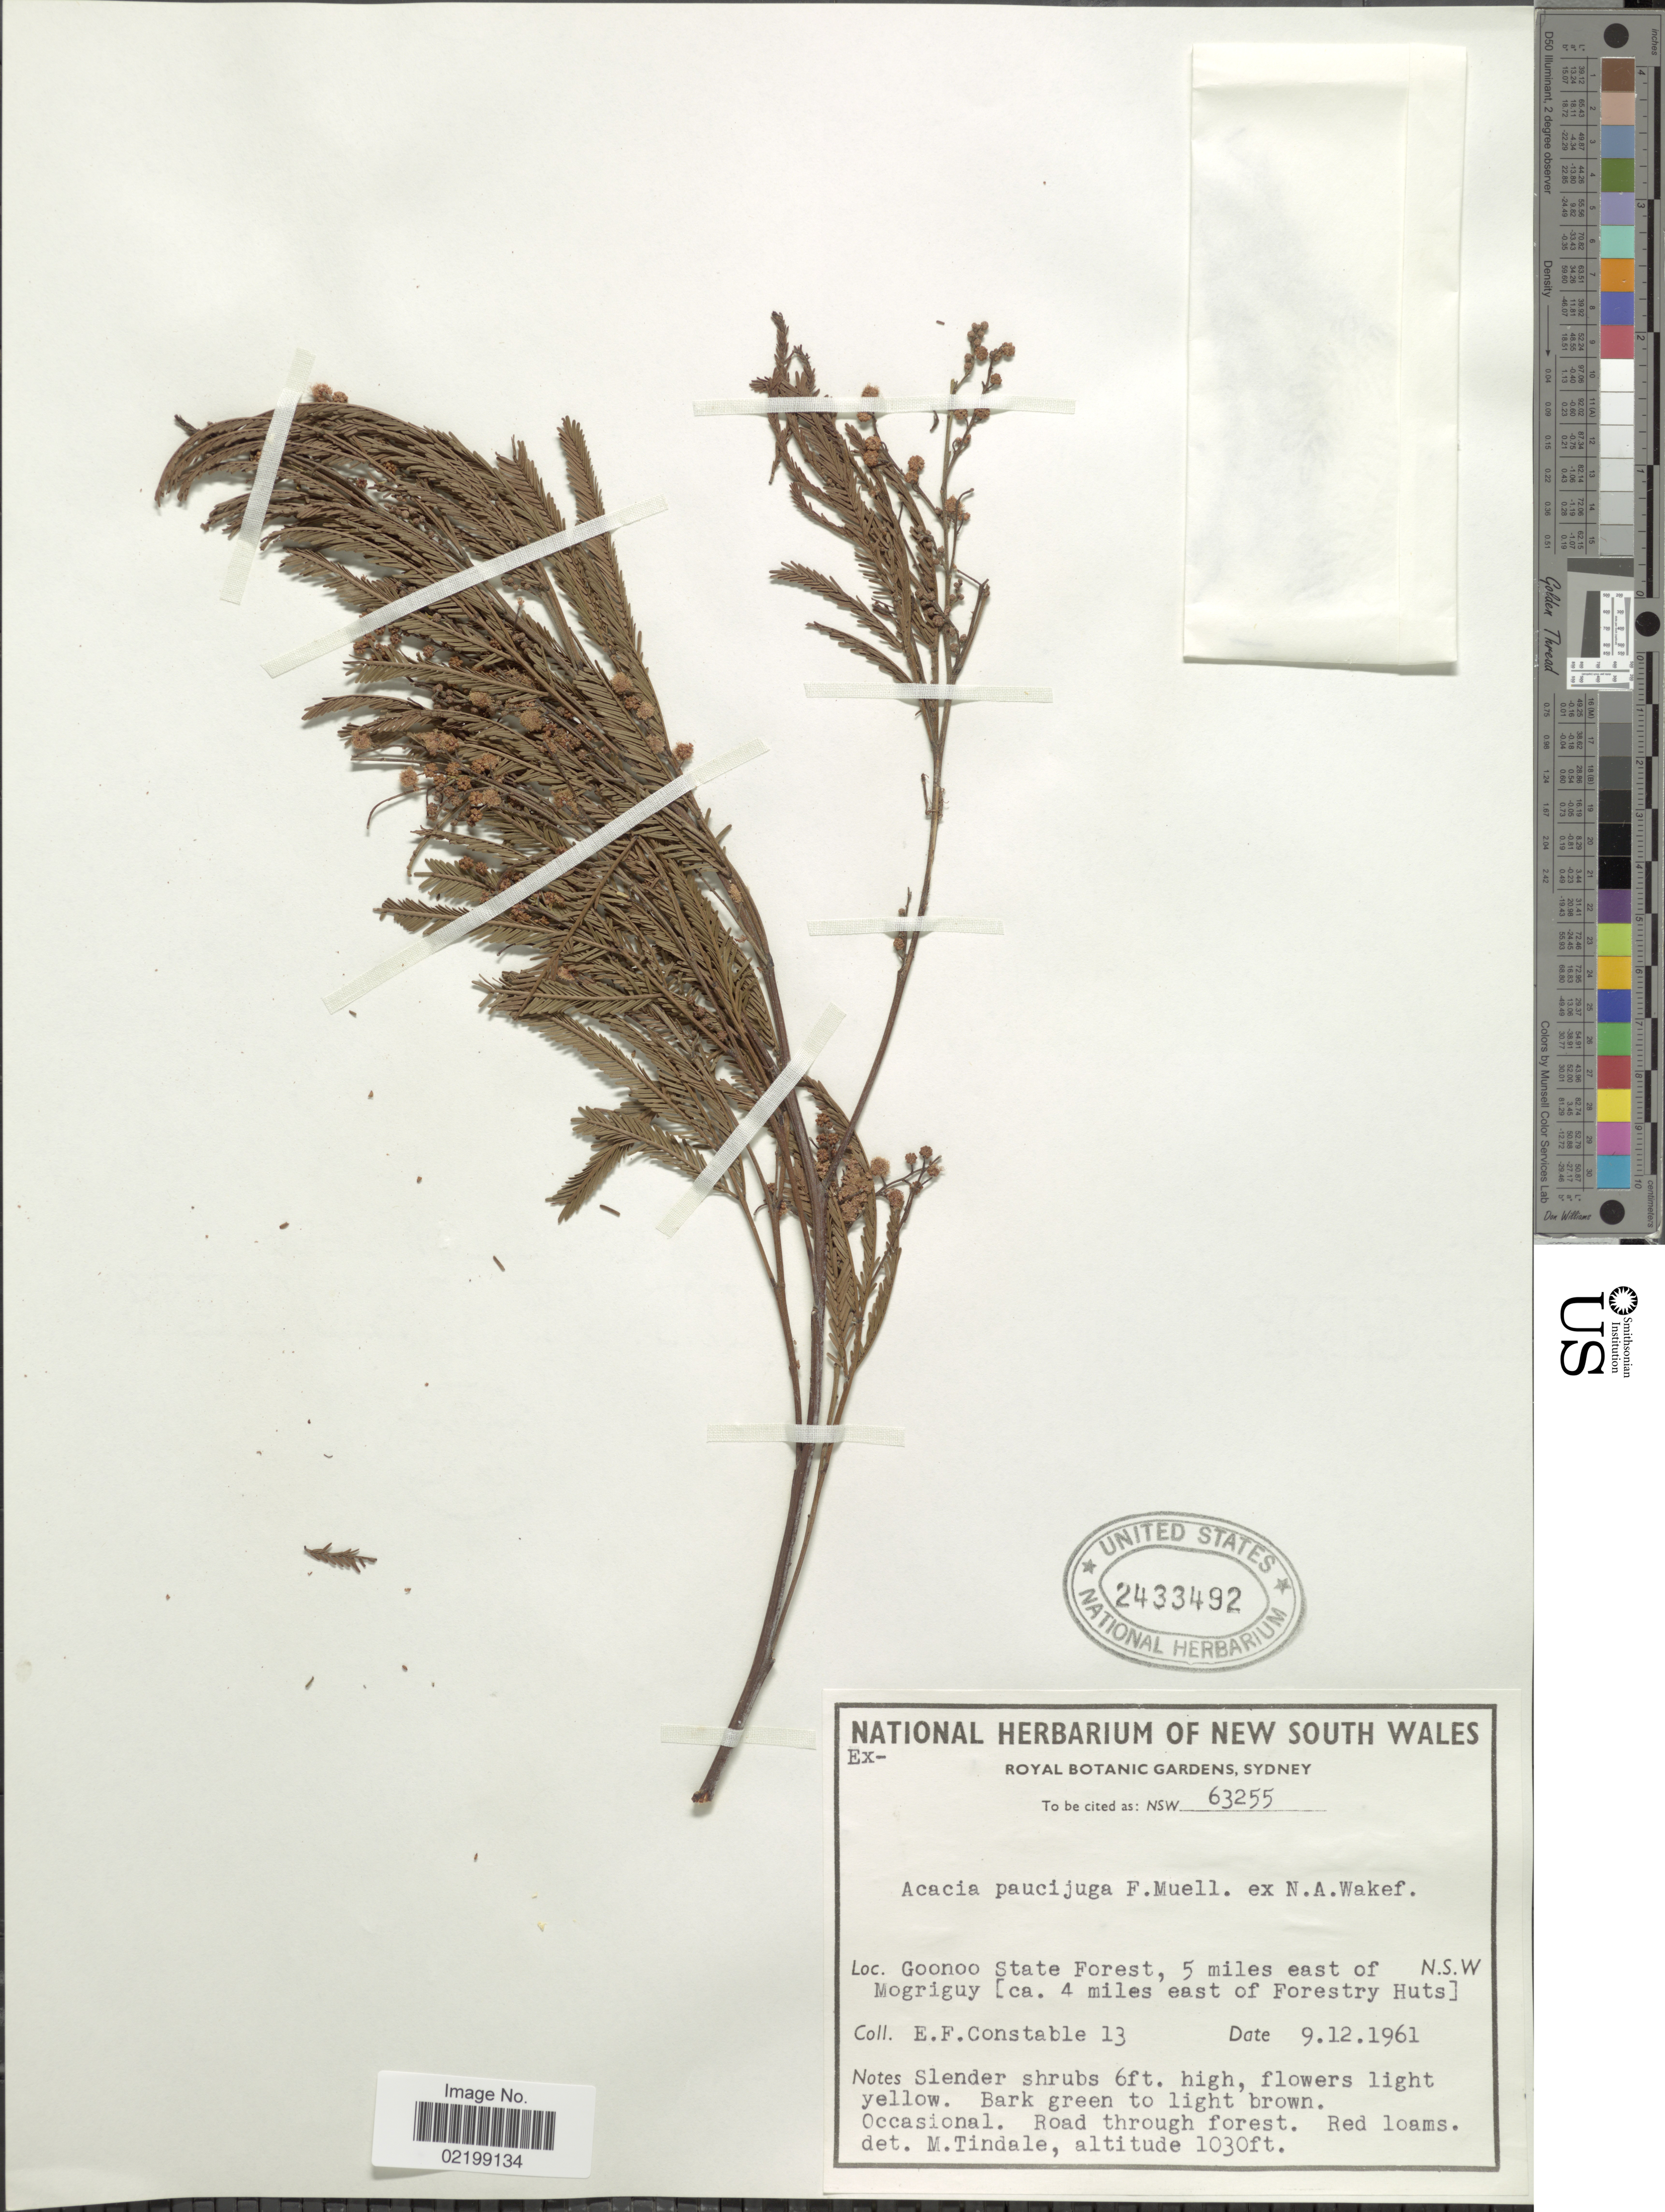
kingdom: Plantae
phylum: Tracheophyta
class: Magnoliopsida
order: Fabales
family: Fabaceae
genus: Acacia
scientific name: Acacia paucijuga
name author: N.A. Wakef.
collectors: E. F. Constable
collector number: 13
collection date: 1961-12-09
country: Australia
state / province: New South Wales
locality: Goonoo State Forest, 5 miles east of Mogriguy (ca. 4 miles east of Forestry Huts), road through forest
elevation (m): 314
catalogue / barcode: US 2433492